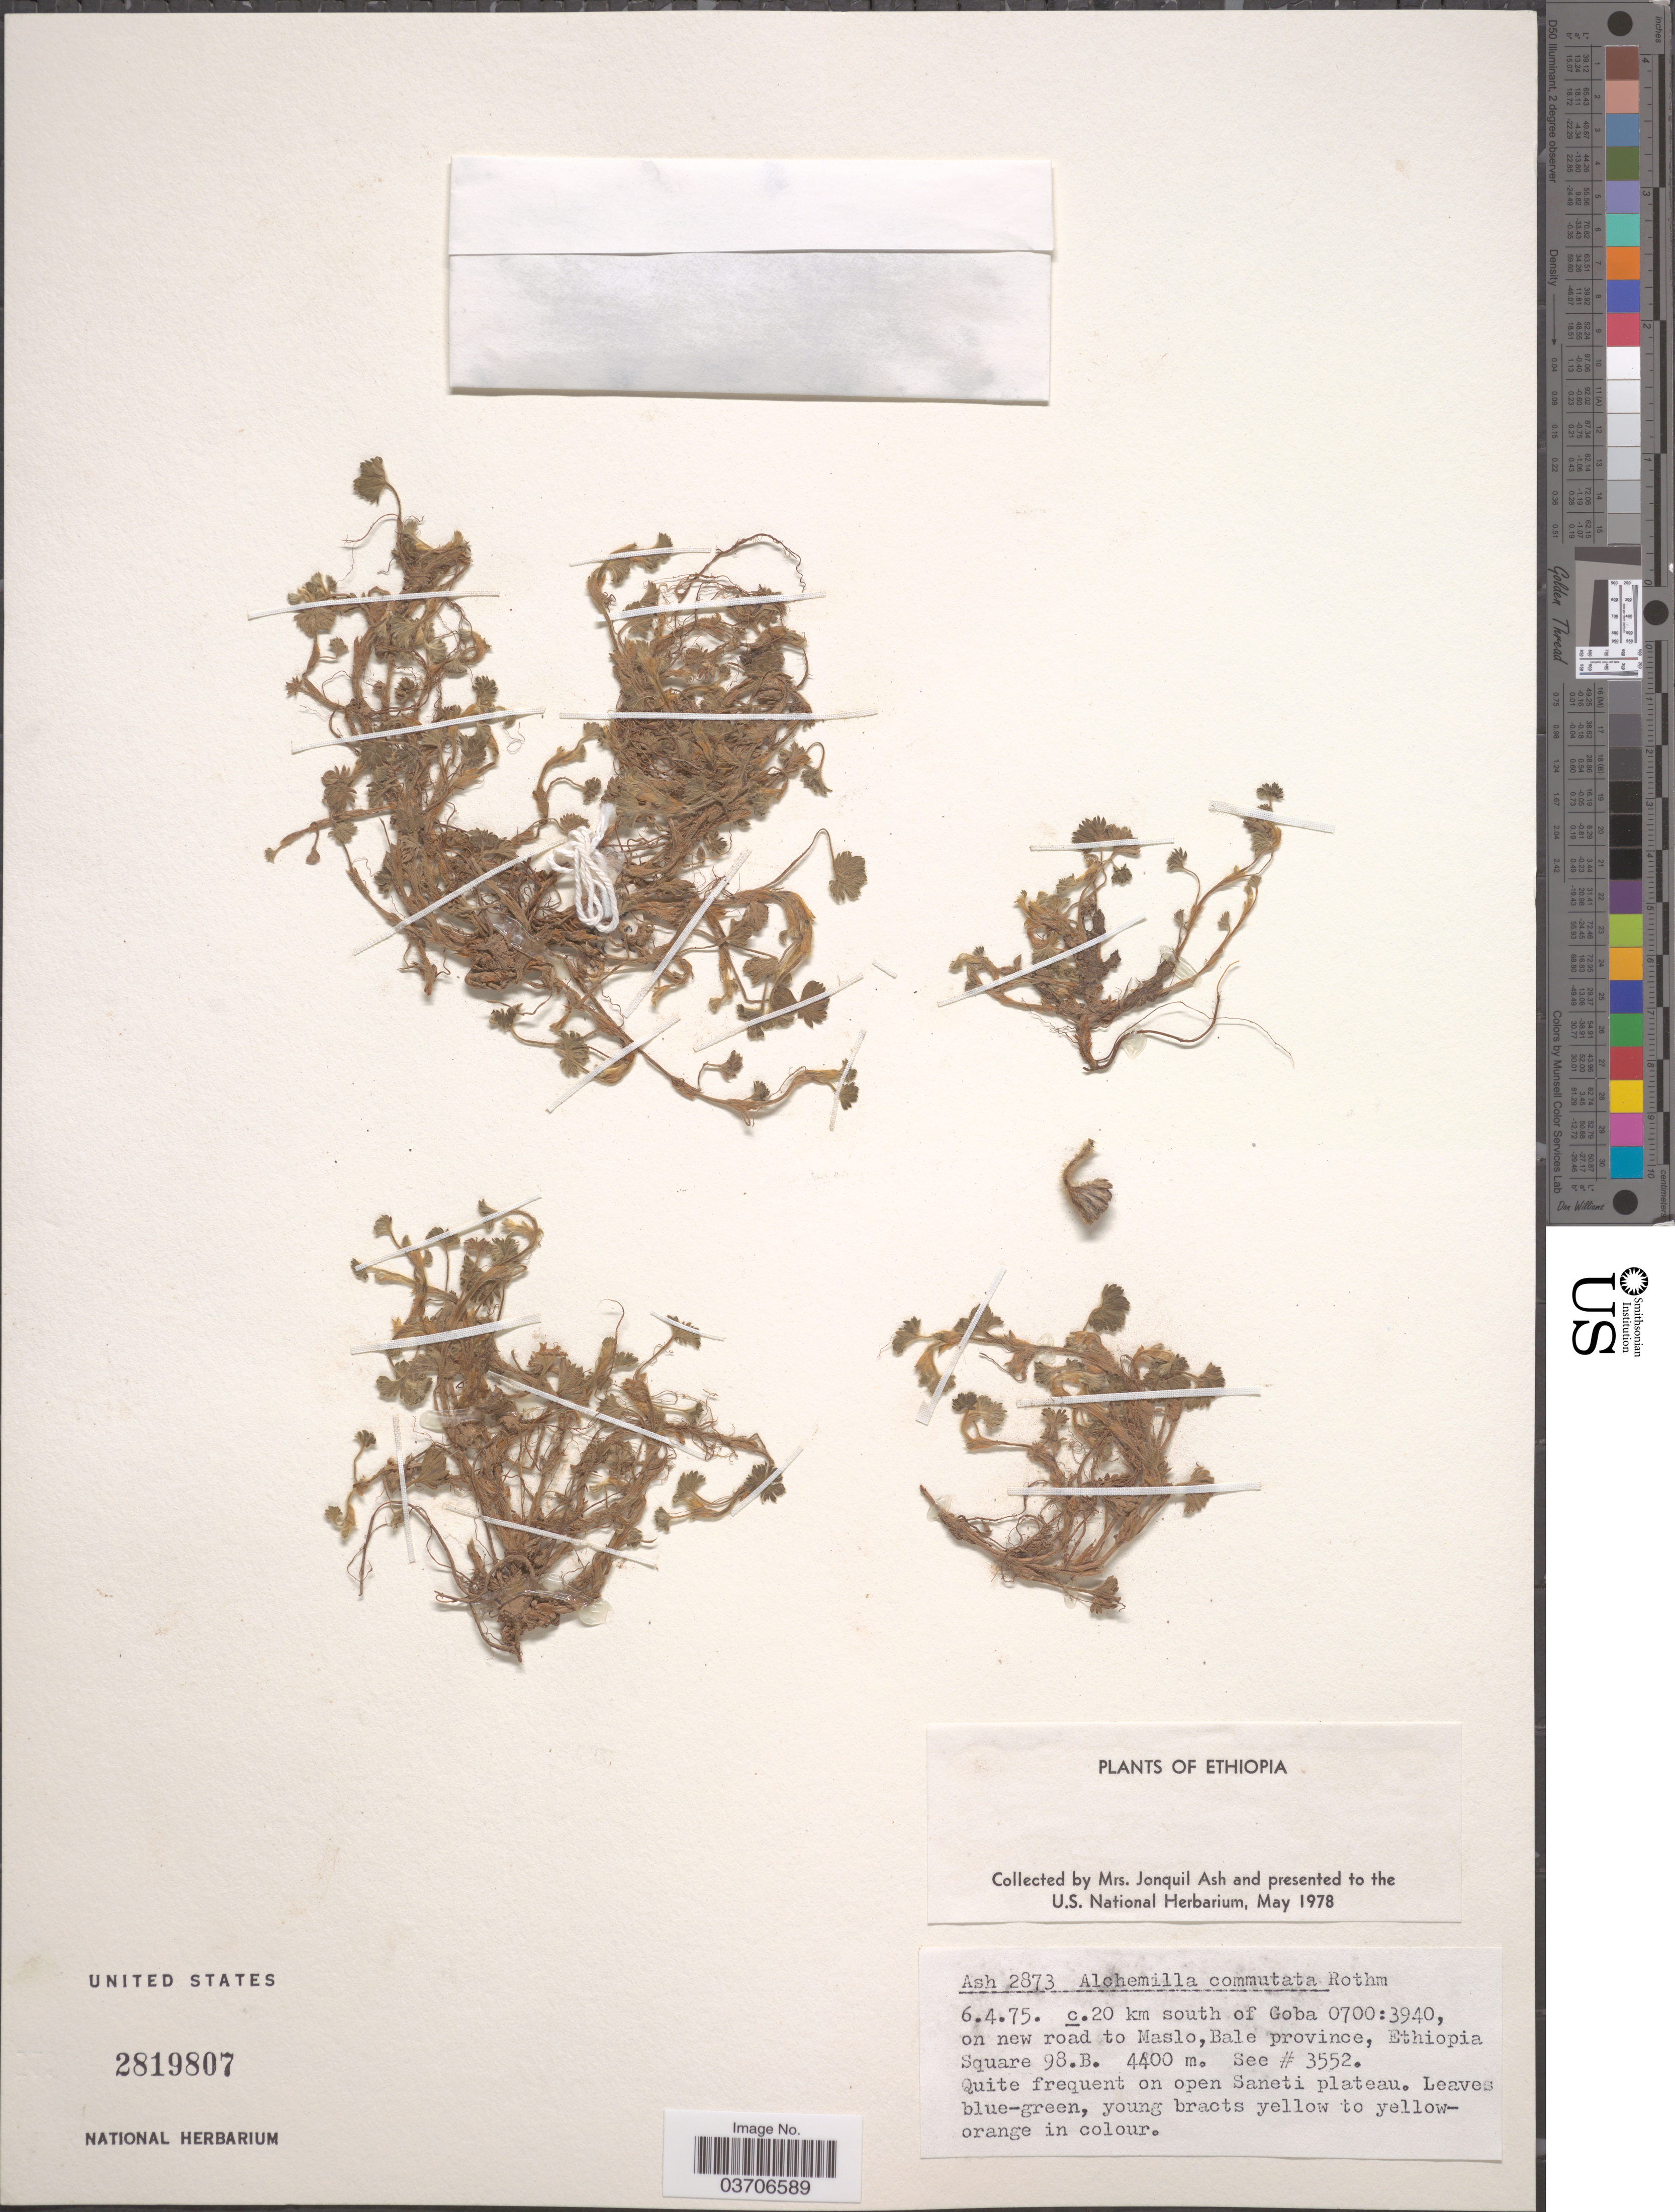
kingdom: Plantae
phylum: Tracheophyta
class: Magnoliopsida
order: Rosales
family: Rosaceae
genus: Alchemilla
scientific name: Alchemilla commutata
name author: Rothm.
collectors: J. Ash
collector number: ash 2873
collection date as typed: Transcribed d/m/y: 6/4/75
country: Ethiopia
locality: C.20 km south of Goba 0700:3940, on new road to Maslo,Bale province. Square 98.B.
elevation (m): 4400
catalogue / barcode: US 2819807